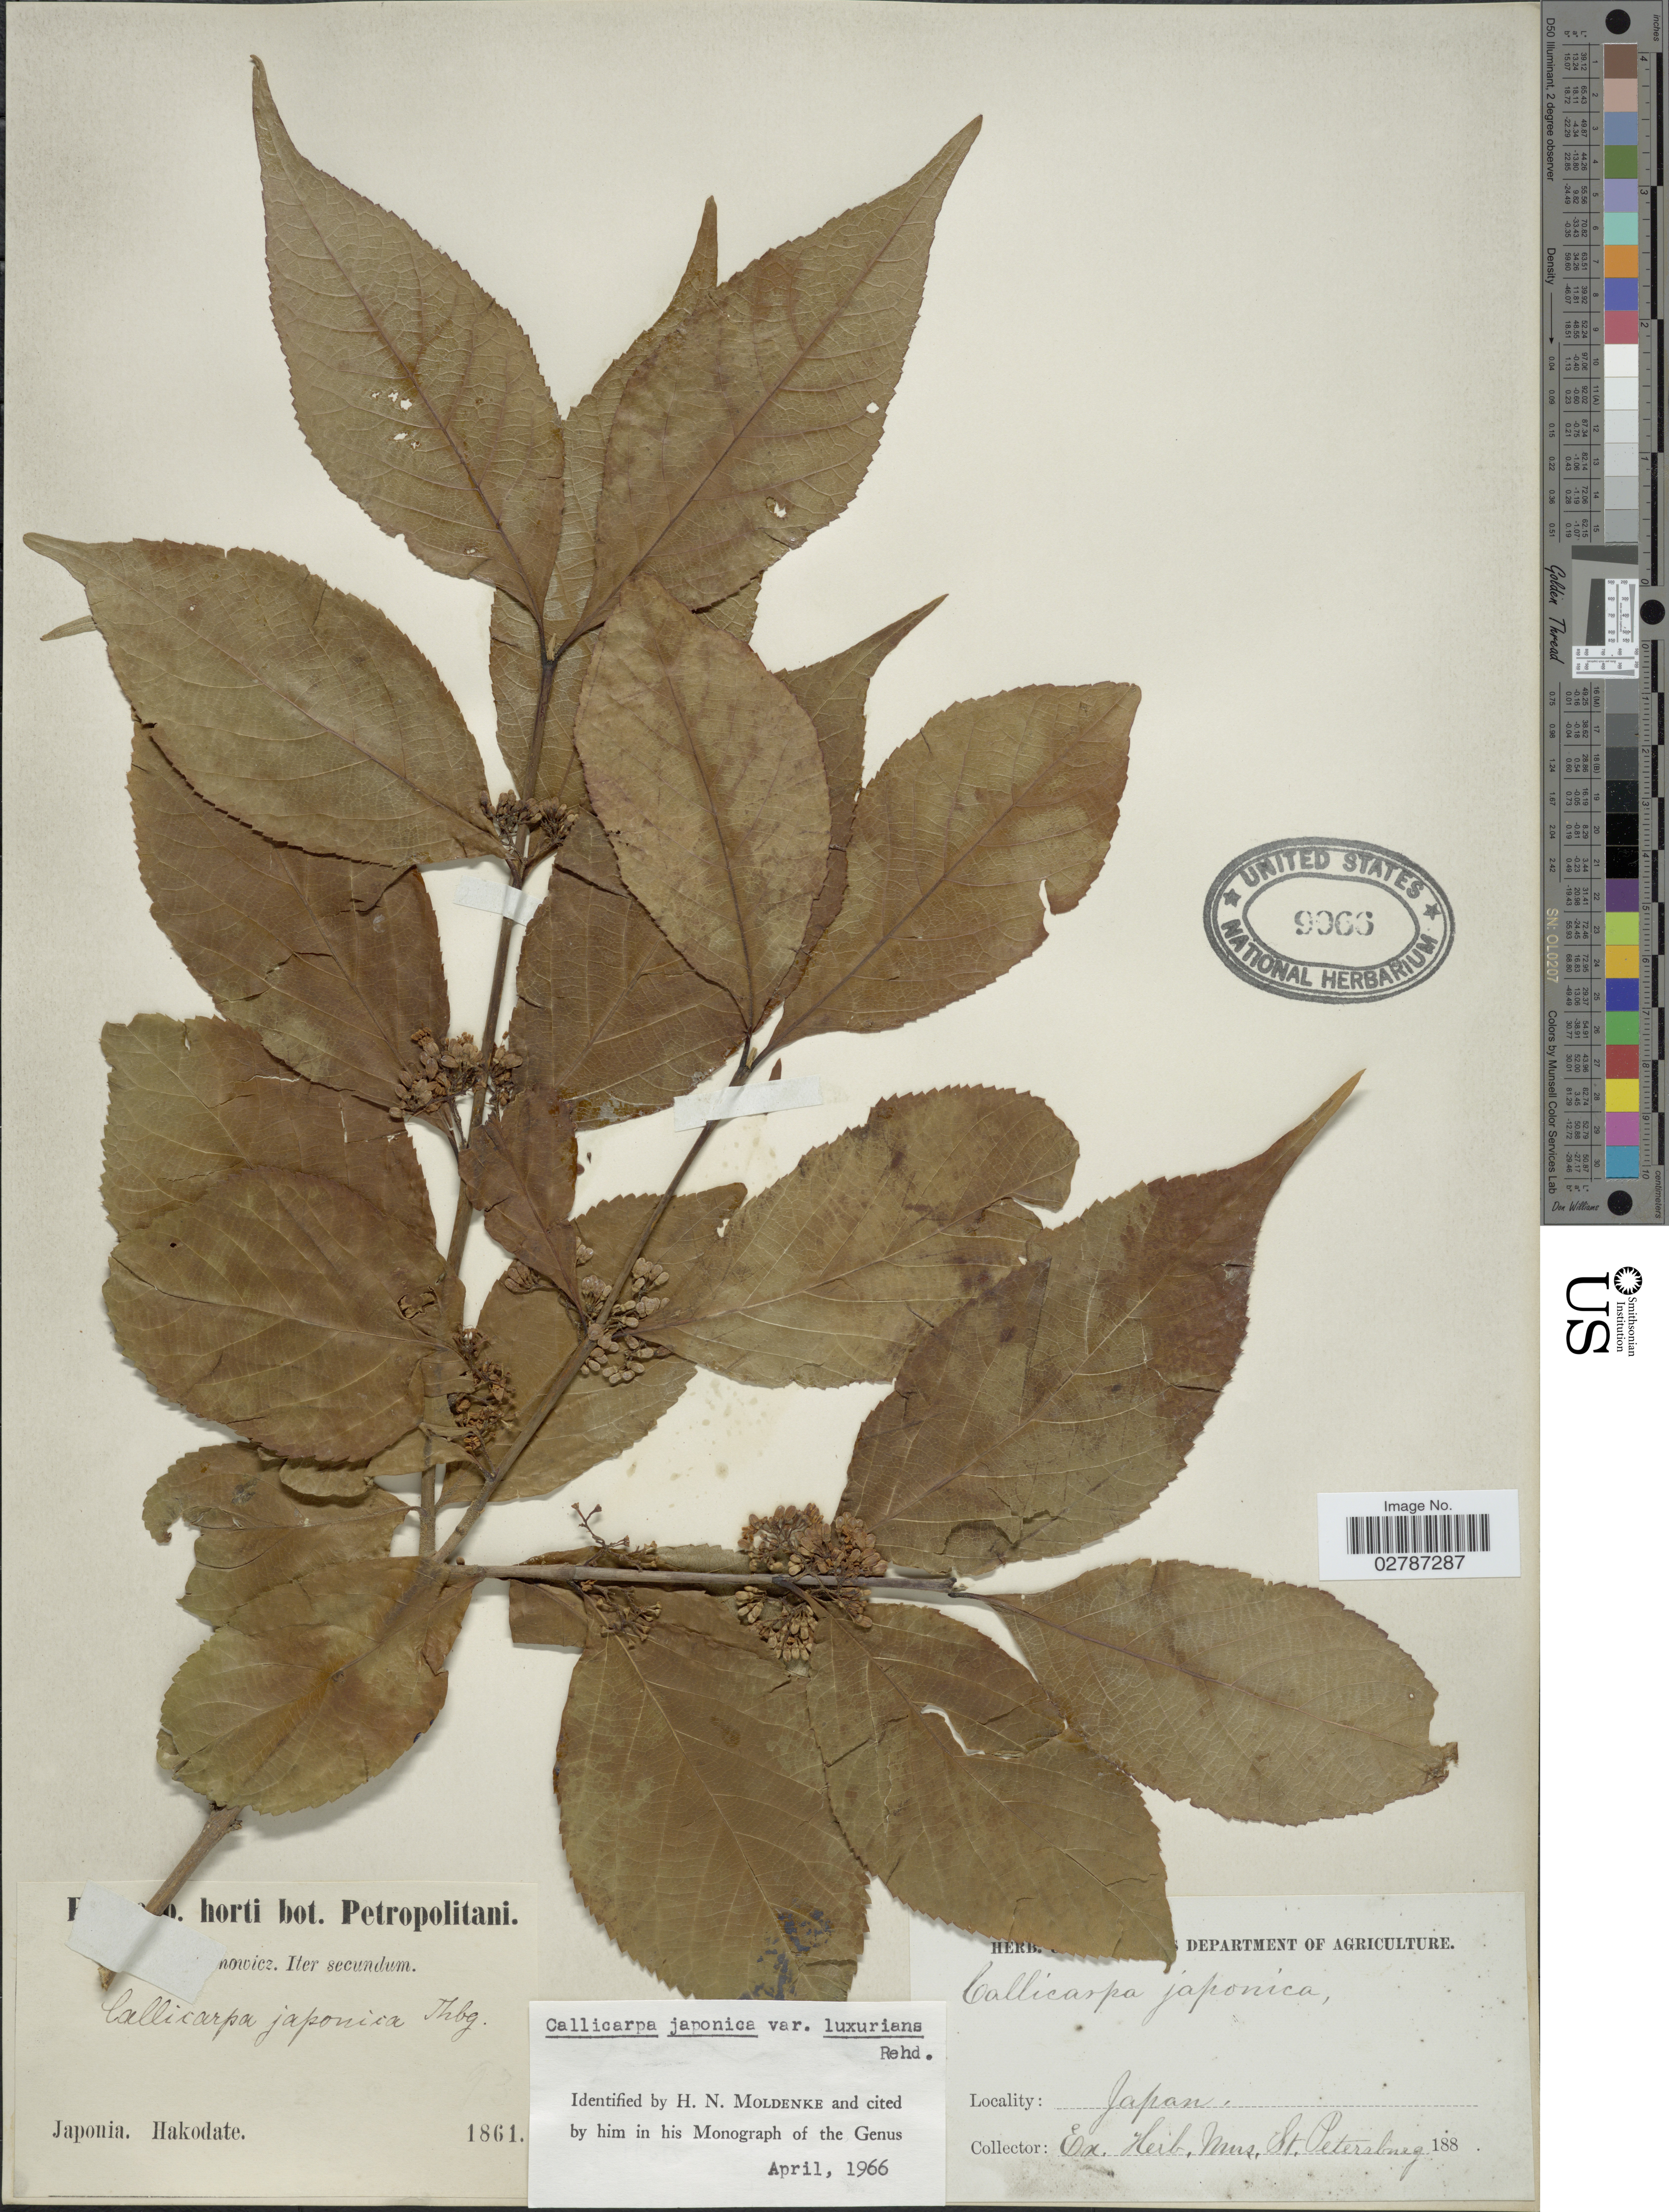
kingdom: Plantae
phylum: Tracheophyta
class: Magnoliopsida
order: Lamiales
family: Lamiaceae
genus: Callicarpa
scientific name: Callicarpa japonica var. luxurians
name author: Rehder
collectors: ex herb. Mus. St. Petersburg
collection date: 1861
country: Japan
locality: Hakodate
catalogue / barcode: US 9066